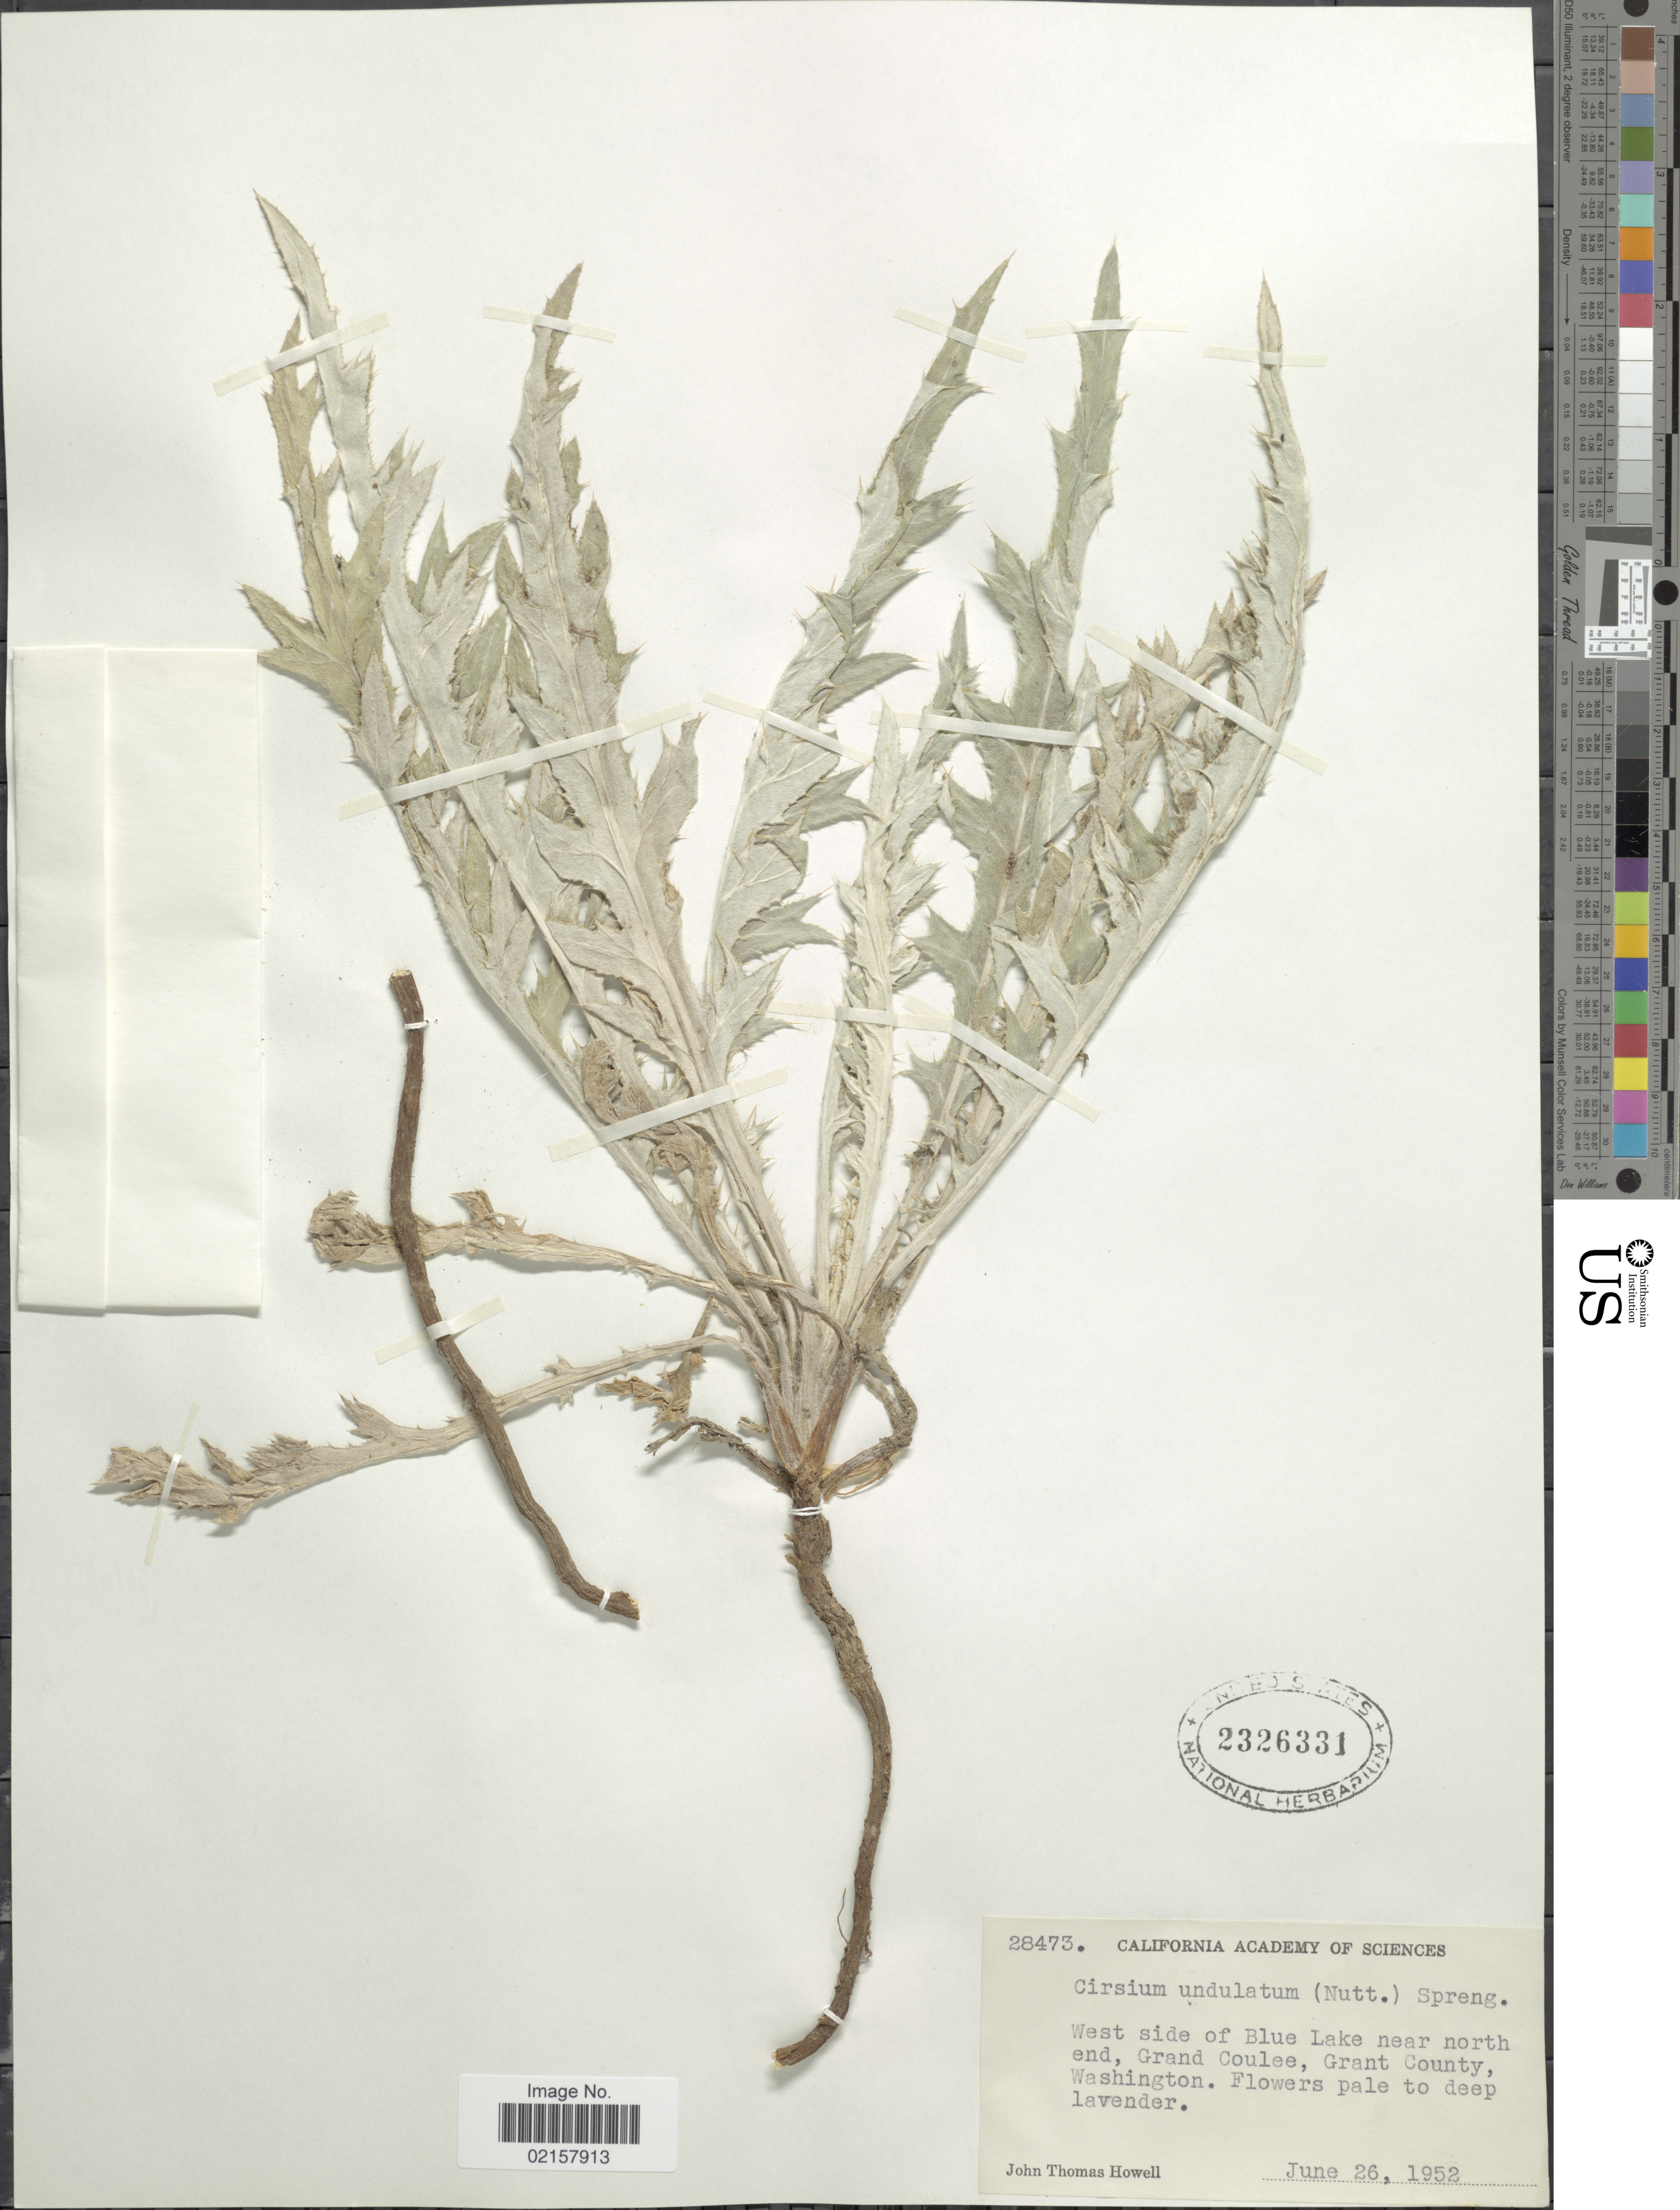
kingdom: Plantae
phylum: Tracheophyta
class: Magnoliopsida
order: Asterales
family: Asteraceae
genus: Cirsium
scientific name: Cirsium undulatum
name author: (Nutt.) Spreng.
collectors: J. T. Howell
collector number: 28473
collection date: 1952-06-26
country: United States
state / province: Washington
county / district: Grant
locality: West side of Blue Lake near north end, Grand Coulee, Grant County.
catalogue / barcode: US 2326331